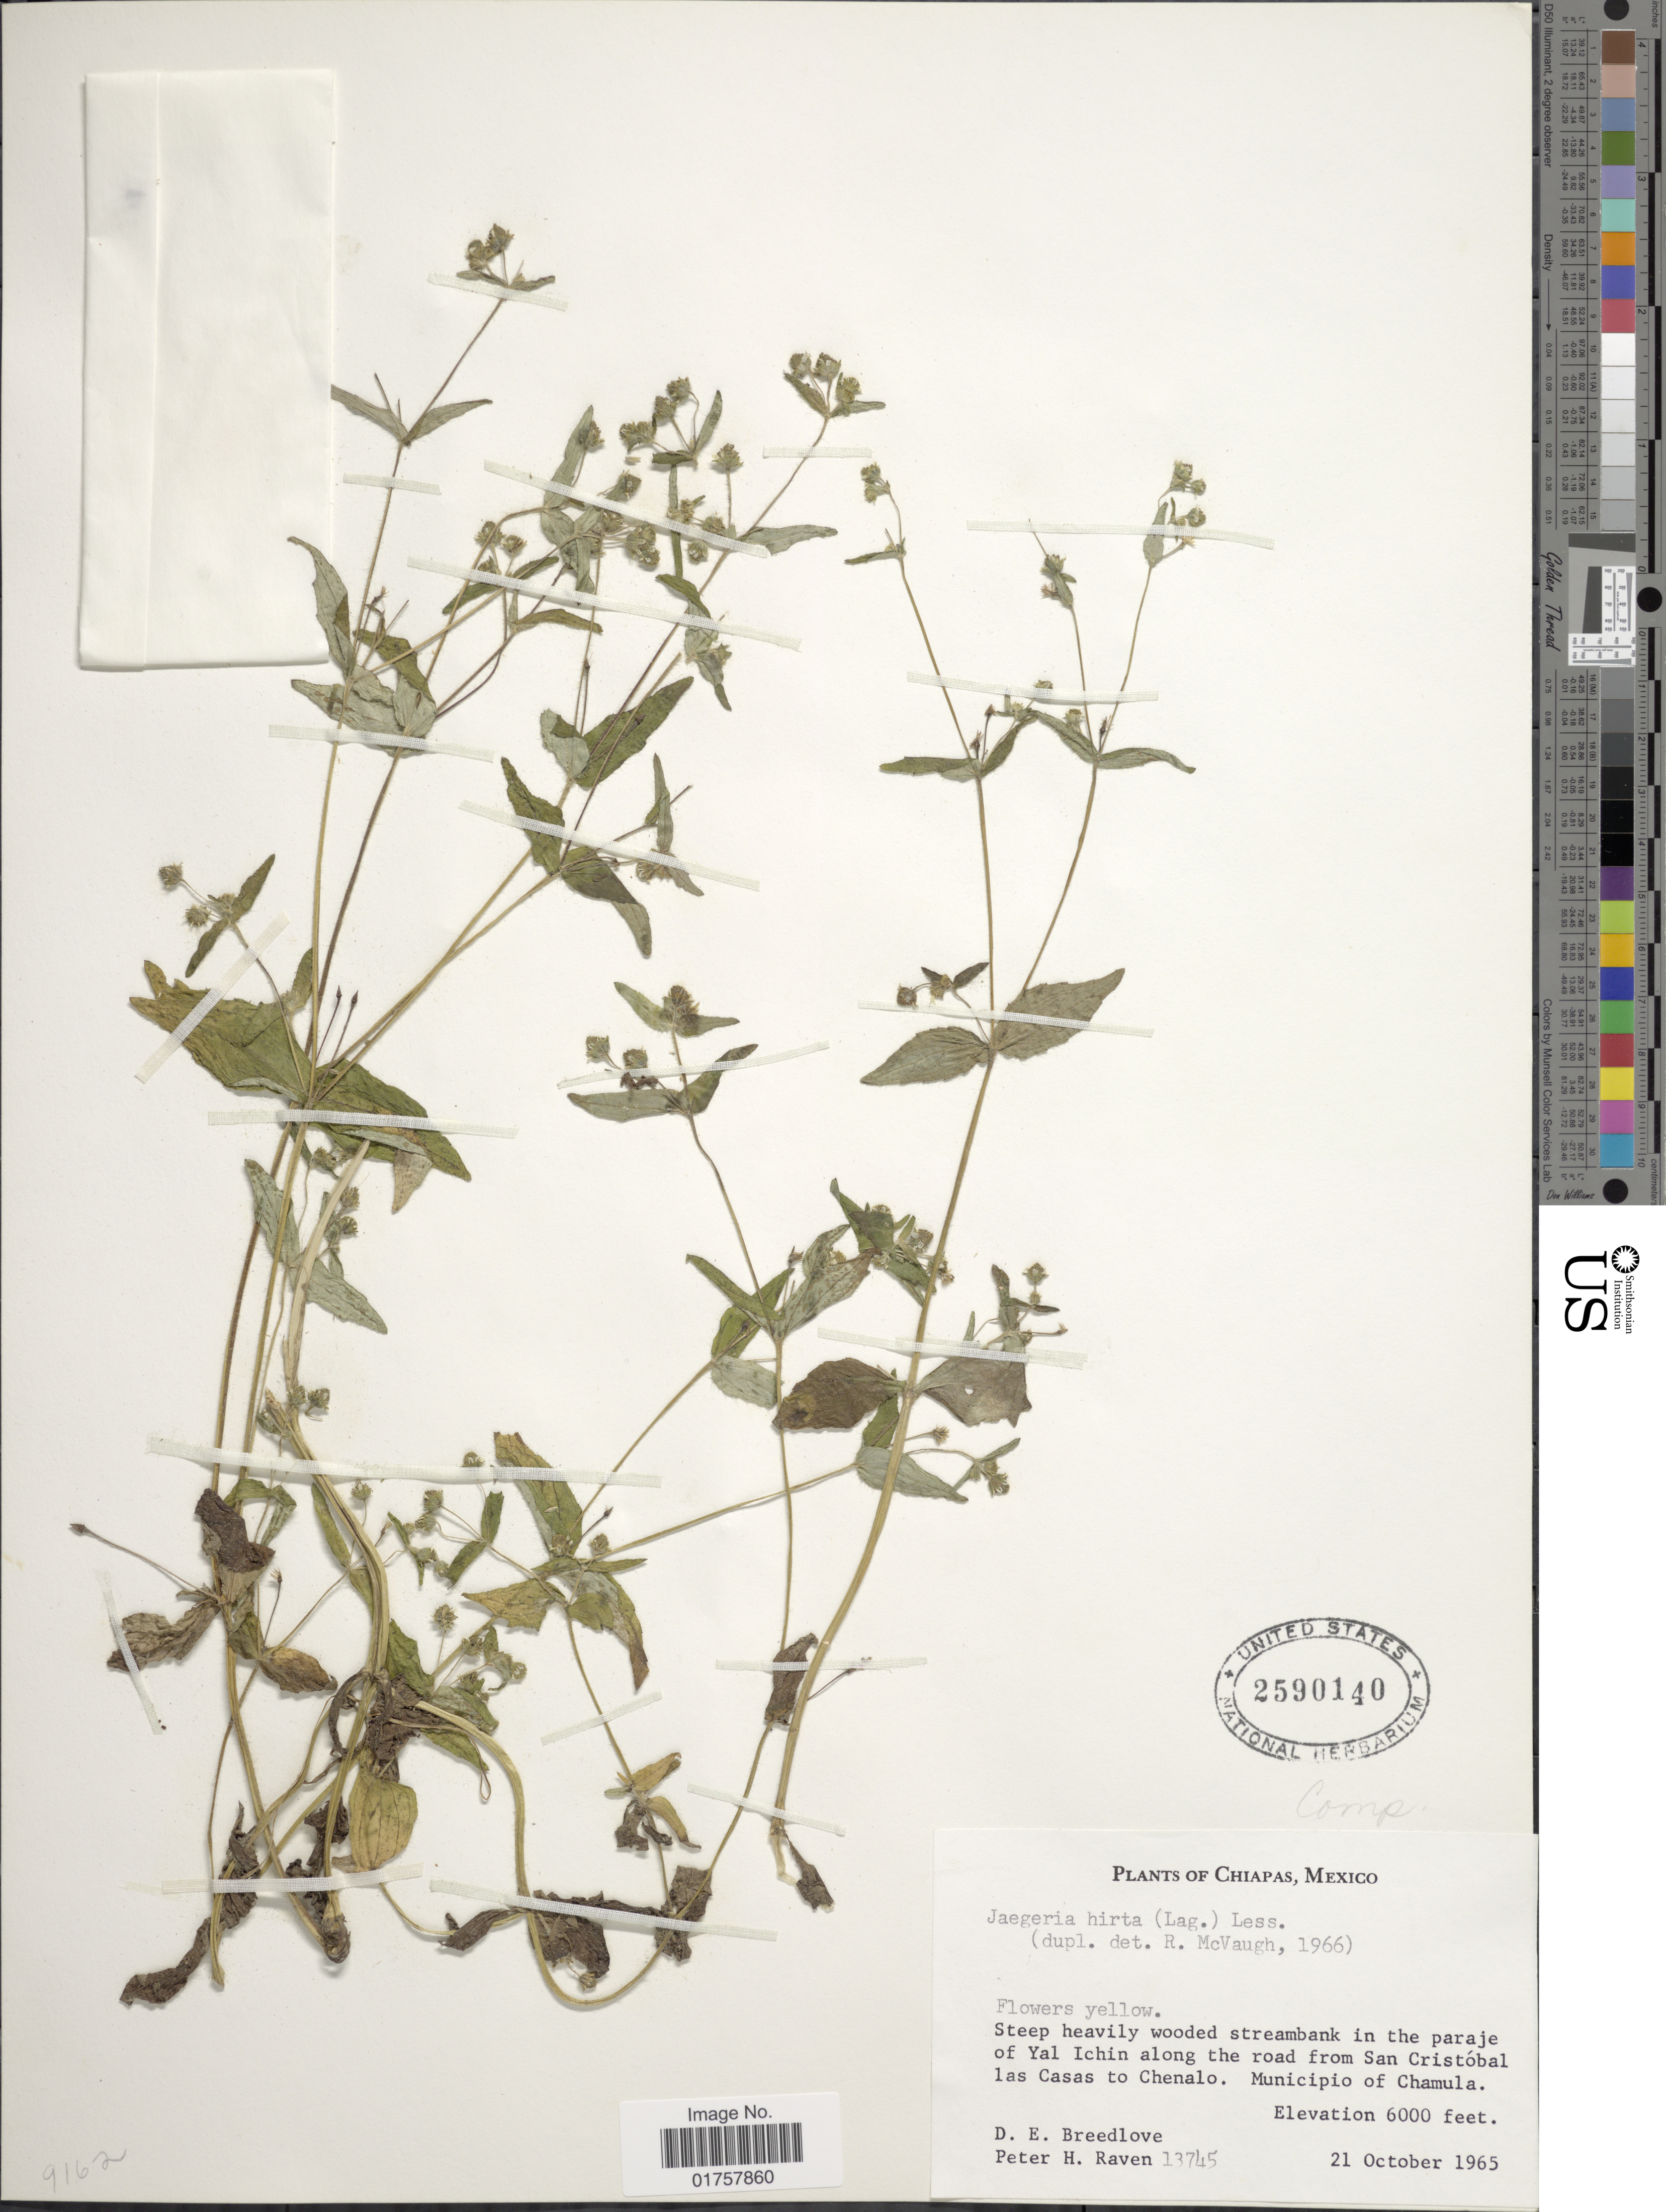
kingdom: Plantae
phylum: Tracheophyta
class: Magnoliopsida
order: Asterales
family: Asteraceae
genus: Jaegeria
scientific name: Jaegeria hirta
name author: (Lag.) Less.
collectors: D. E. Breedlove & P. Raven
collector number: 13745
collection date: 1965-10-21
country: Mexico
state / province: Chiapas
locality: Steep heavily wooded streambank in the paraje of Yal Inchin along the road from San Cristóbal las Casas to Chenalo, Municipio of Chamula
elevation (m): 1829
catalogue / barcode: US 2590140